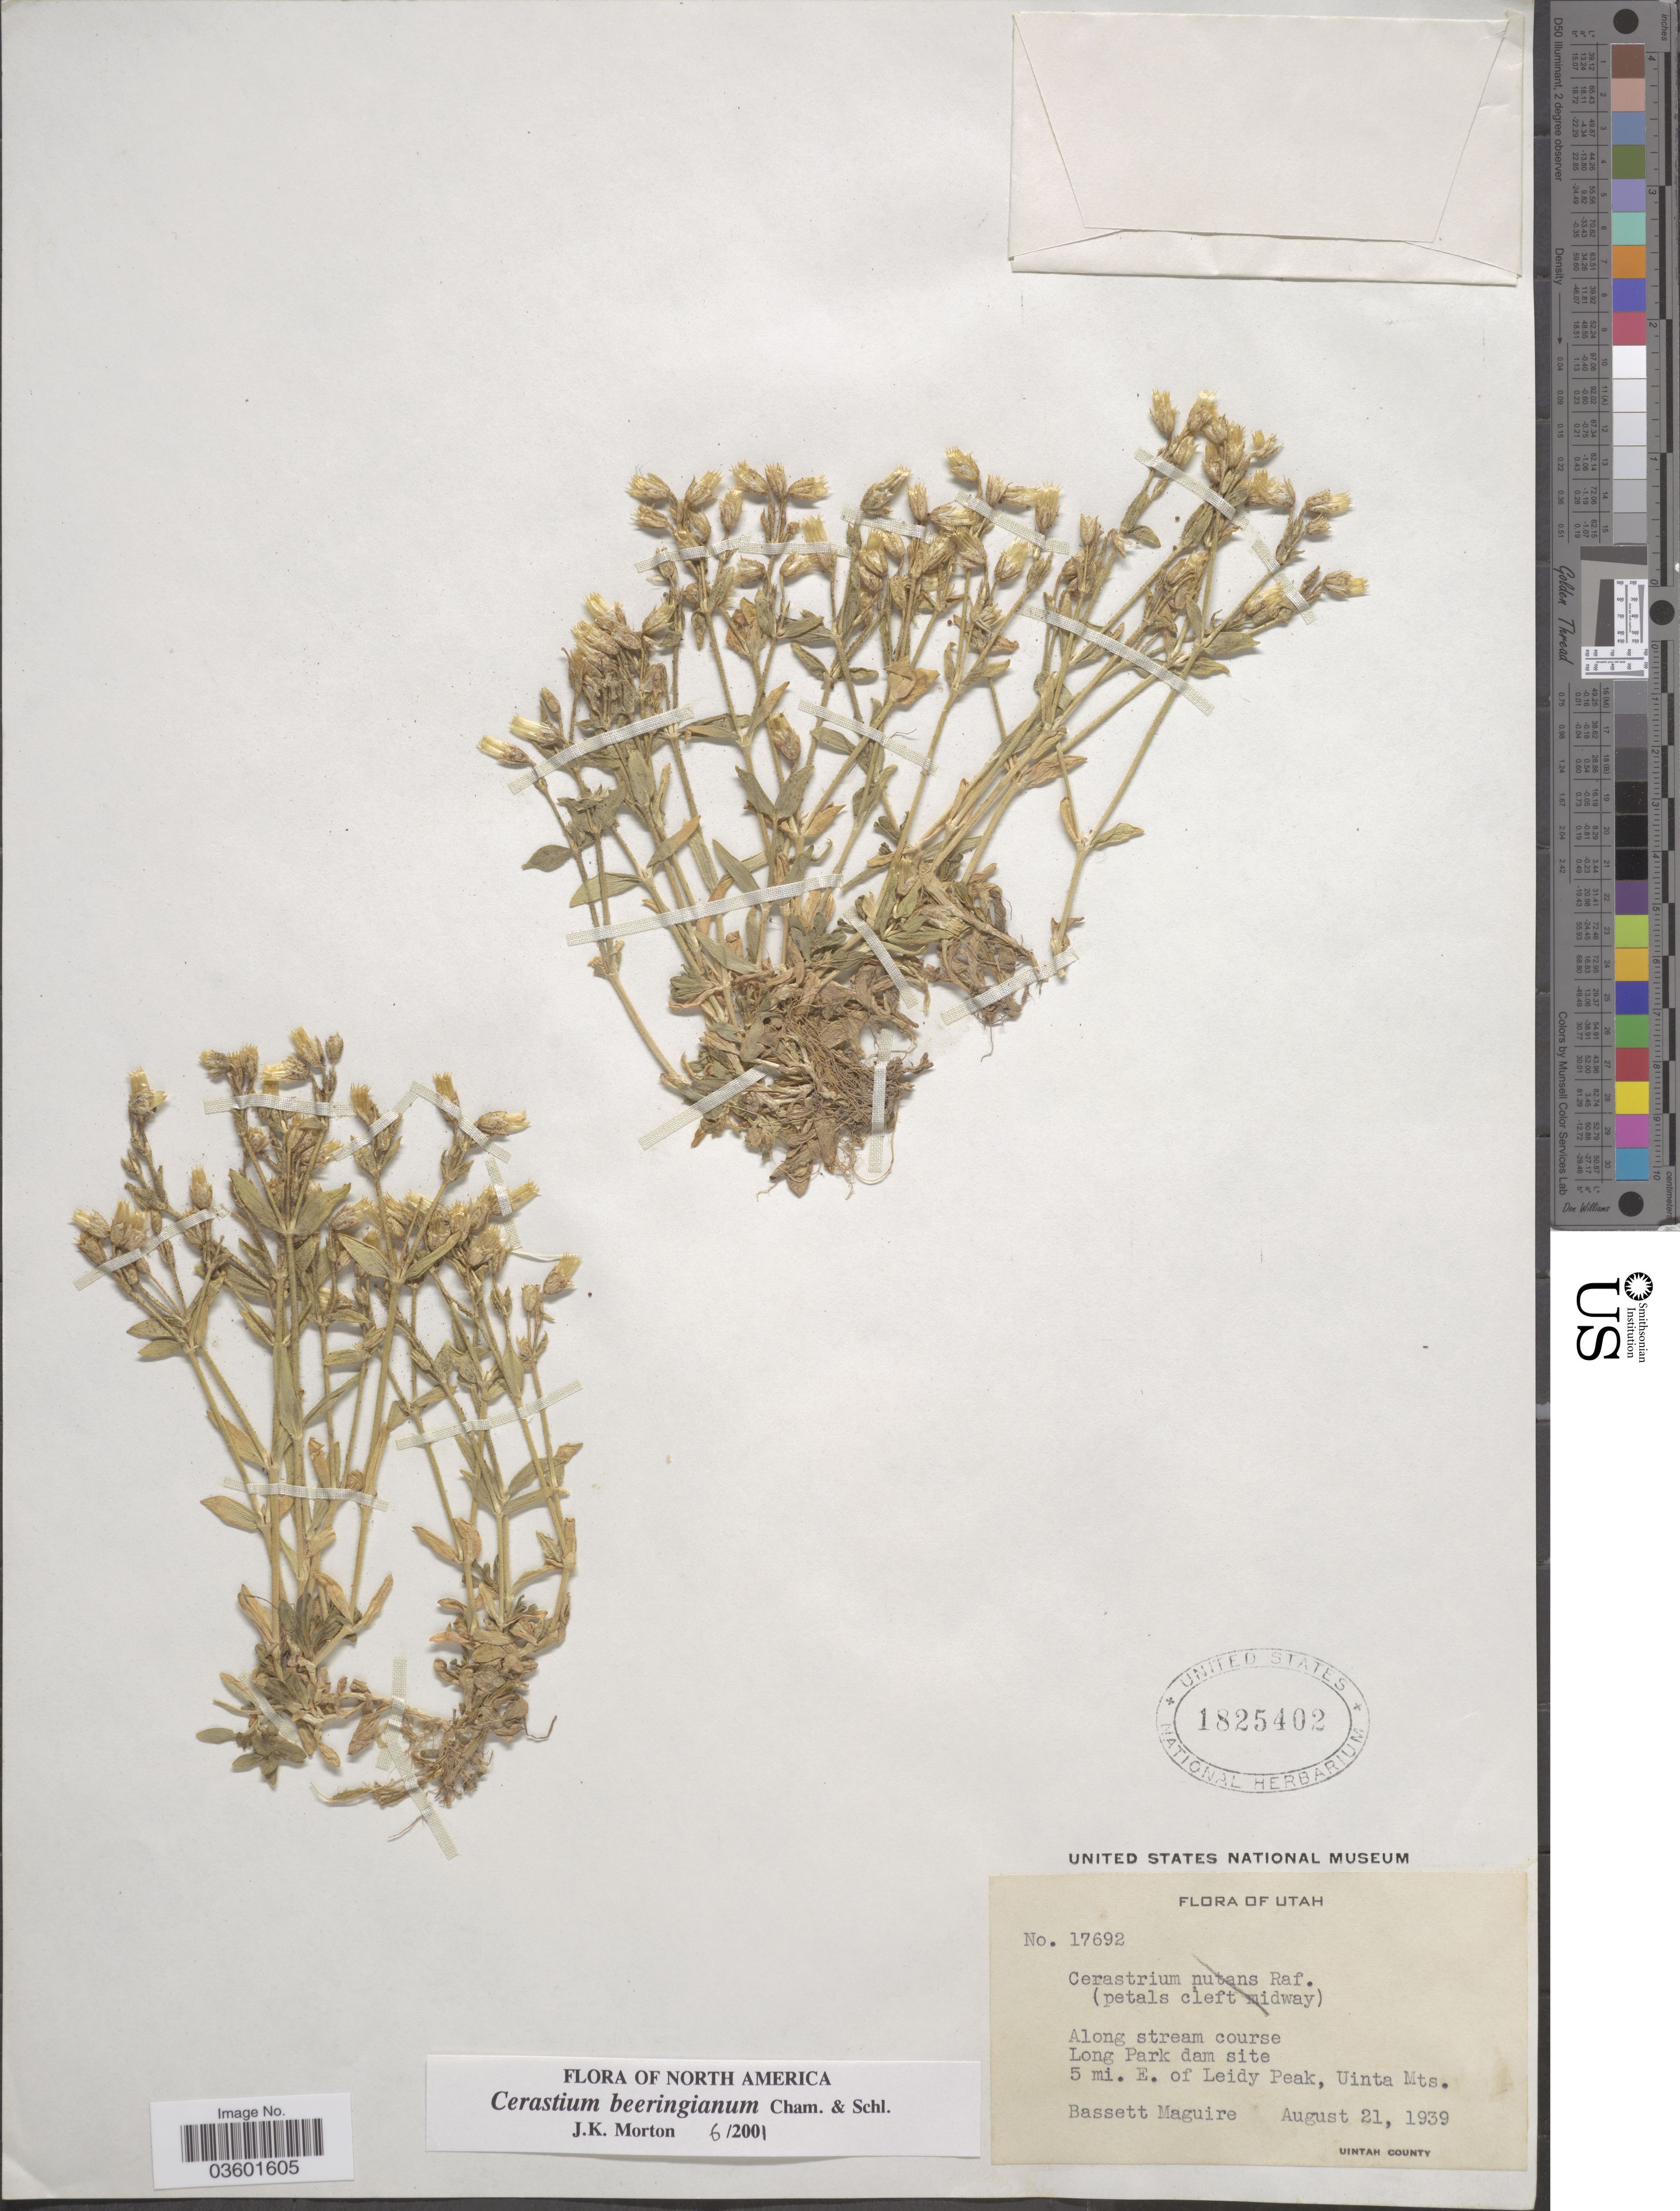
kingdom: Plantae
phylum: Tracheophyta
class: Magnoliopsida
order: Caryophyllales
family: Caryophyllaceae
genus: Cerastium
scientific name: Cerastium beeringianum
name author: Cham. & Schltdl.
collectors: B. Maguire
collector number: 17692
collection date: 1939-08-21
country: United States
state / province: Utah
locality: Along stream course. Long Park dam site 5 mi. E. of Leidy Peak, Uinta Mts.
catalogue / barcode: US 1825402